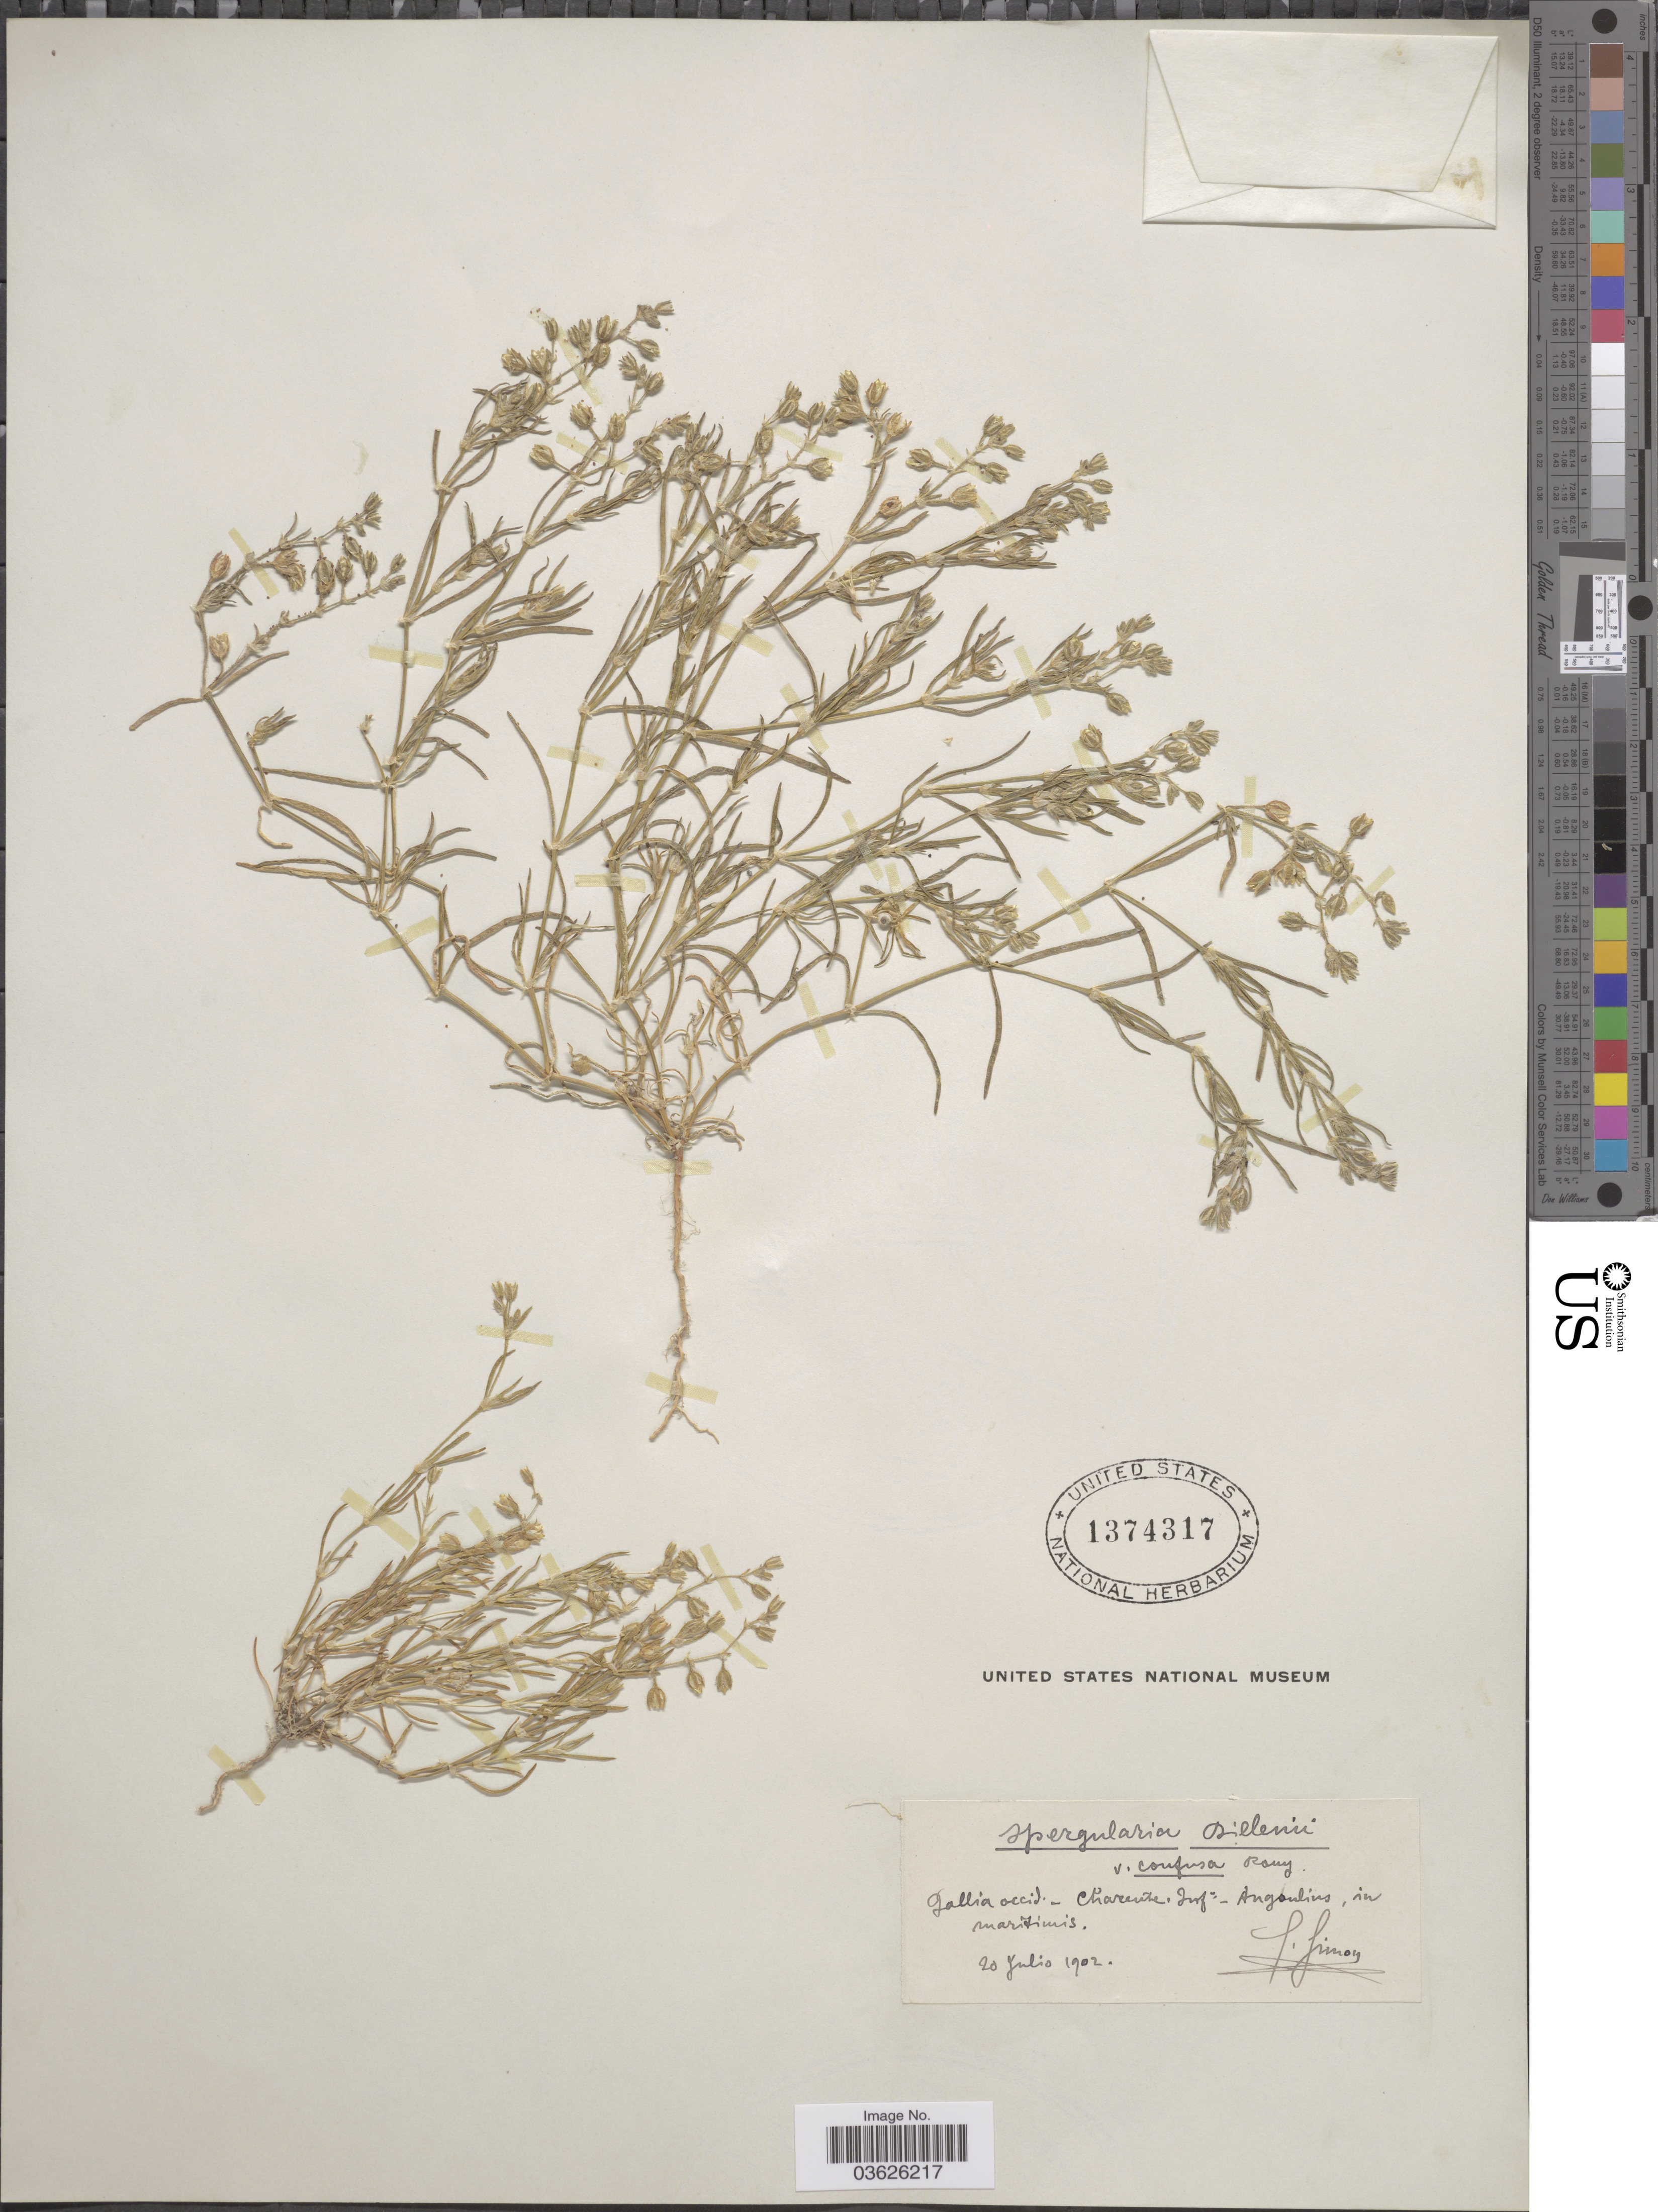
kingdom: Plantae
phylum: Tracheophyta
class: Magnoliopsida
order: Caryophyllales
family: Caryophyllaceae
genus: Spergularia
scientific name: Spergularia dillenii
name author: Lebel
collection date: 1902-07-20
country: France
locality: Gallia occid - Charente [interpreted]. Inf: - Angoulius, in maritimis. [interpreted]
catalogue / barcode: US 1374317